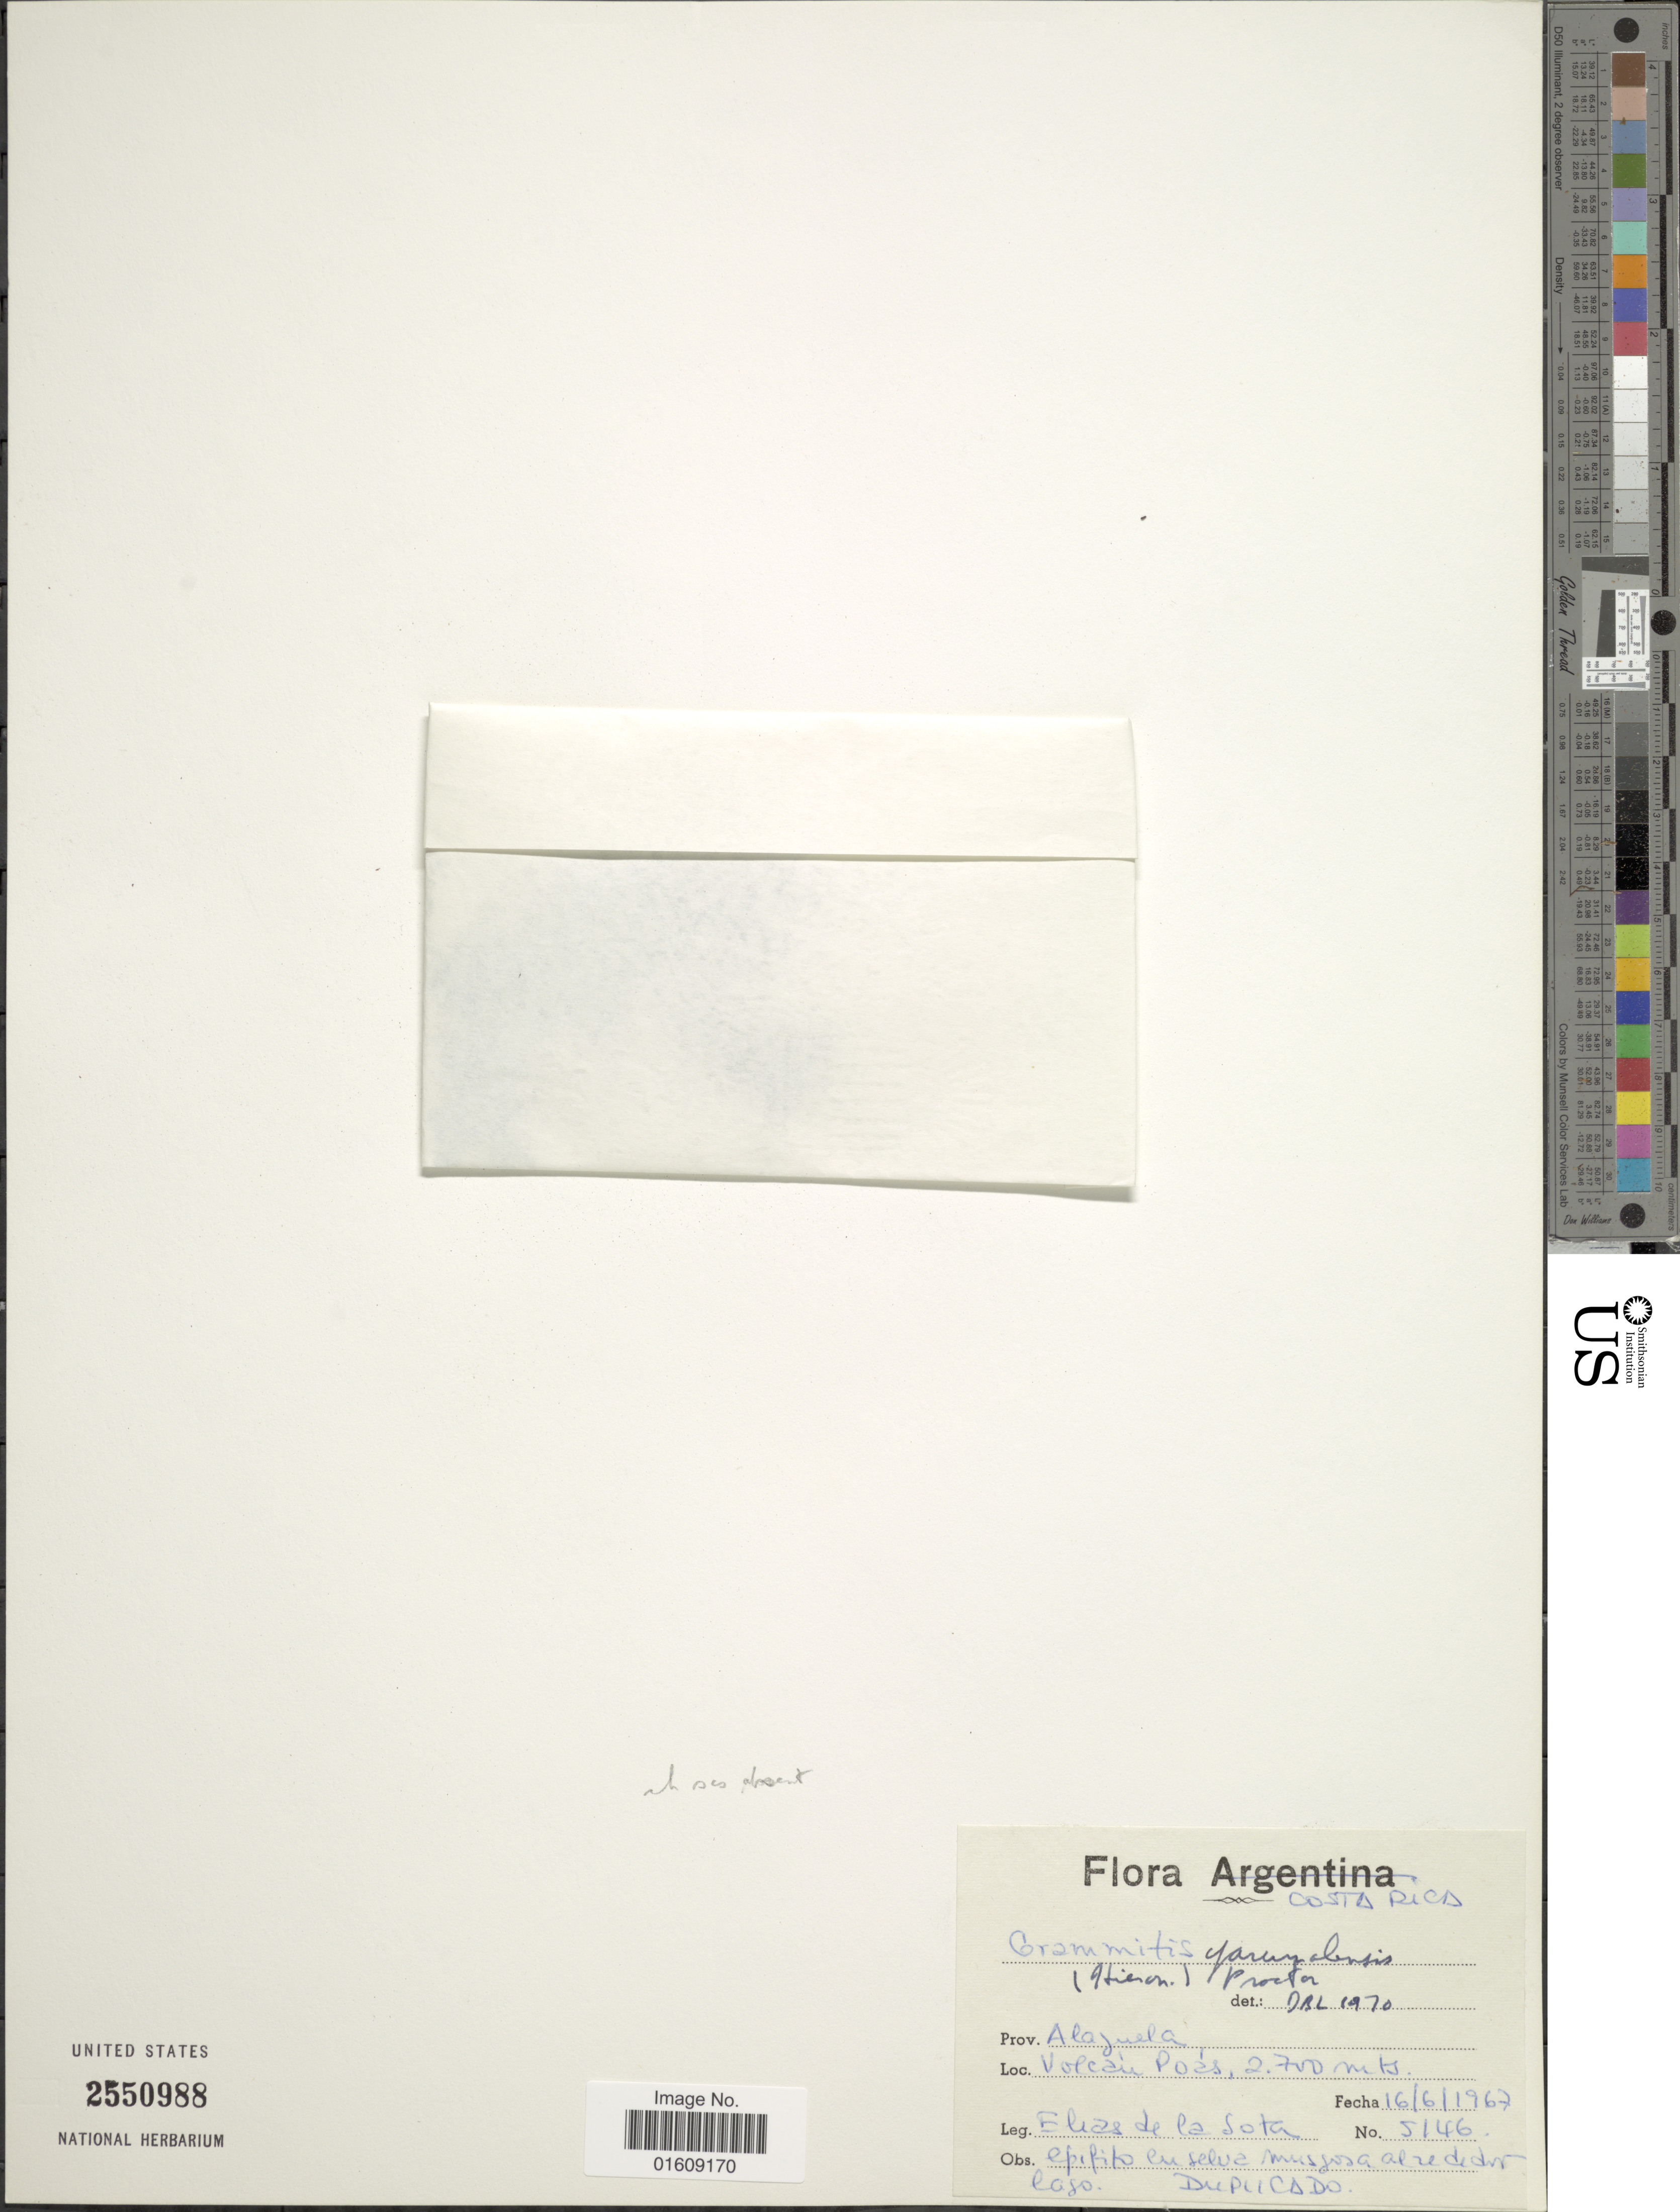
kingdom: Plantae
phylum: Tracheophyta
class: Polypodiopsida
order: Polypodiales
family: Polypodiaceae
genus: Ceradenia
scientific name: Ceradenia jungermannioides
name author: (Klotzsch) L.E. Bishop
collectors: E. R. de la Sota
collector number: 5146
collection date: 1967-06-16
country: Costa Rica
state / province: Alajuela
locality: Costa Rica, Prov. Alajuela, Volcán Poás.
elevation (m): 2700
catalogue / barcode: US 2550988